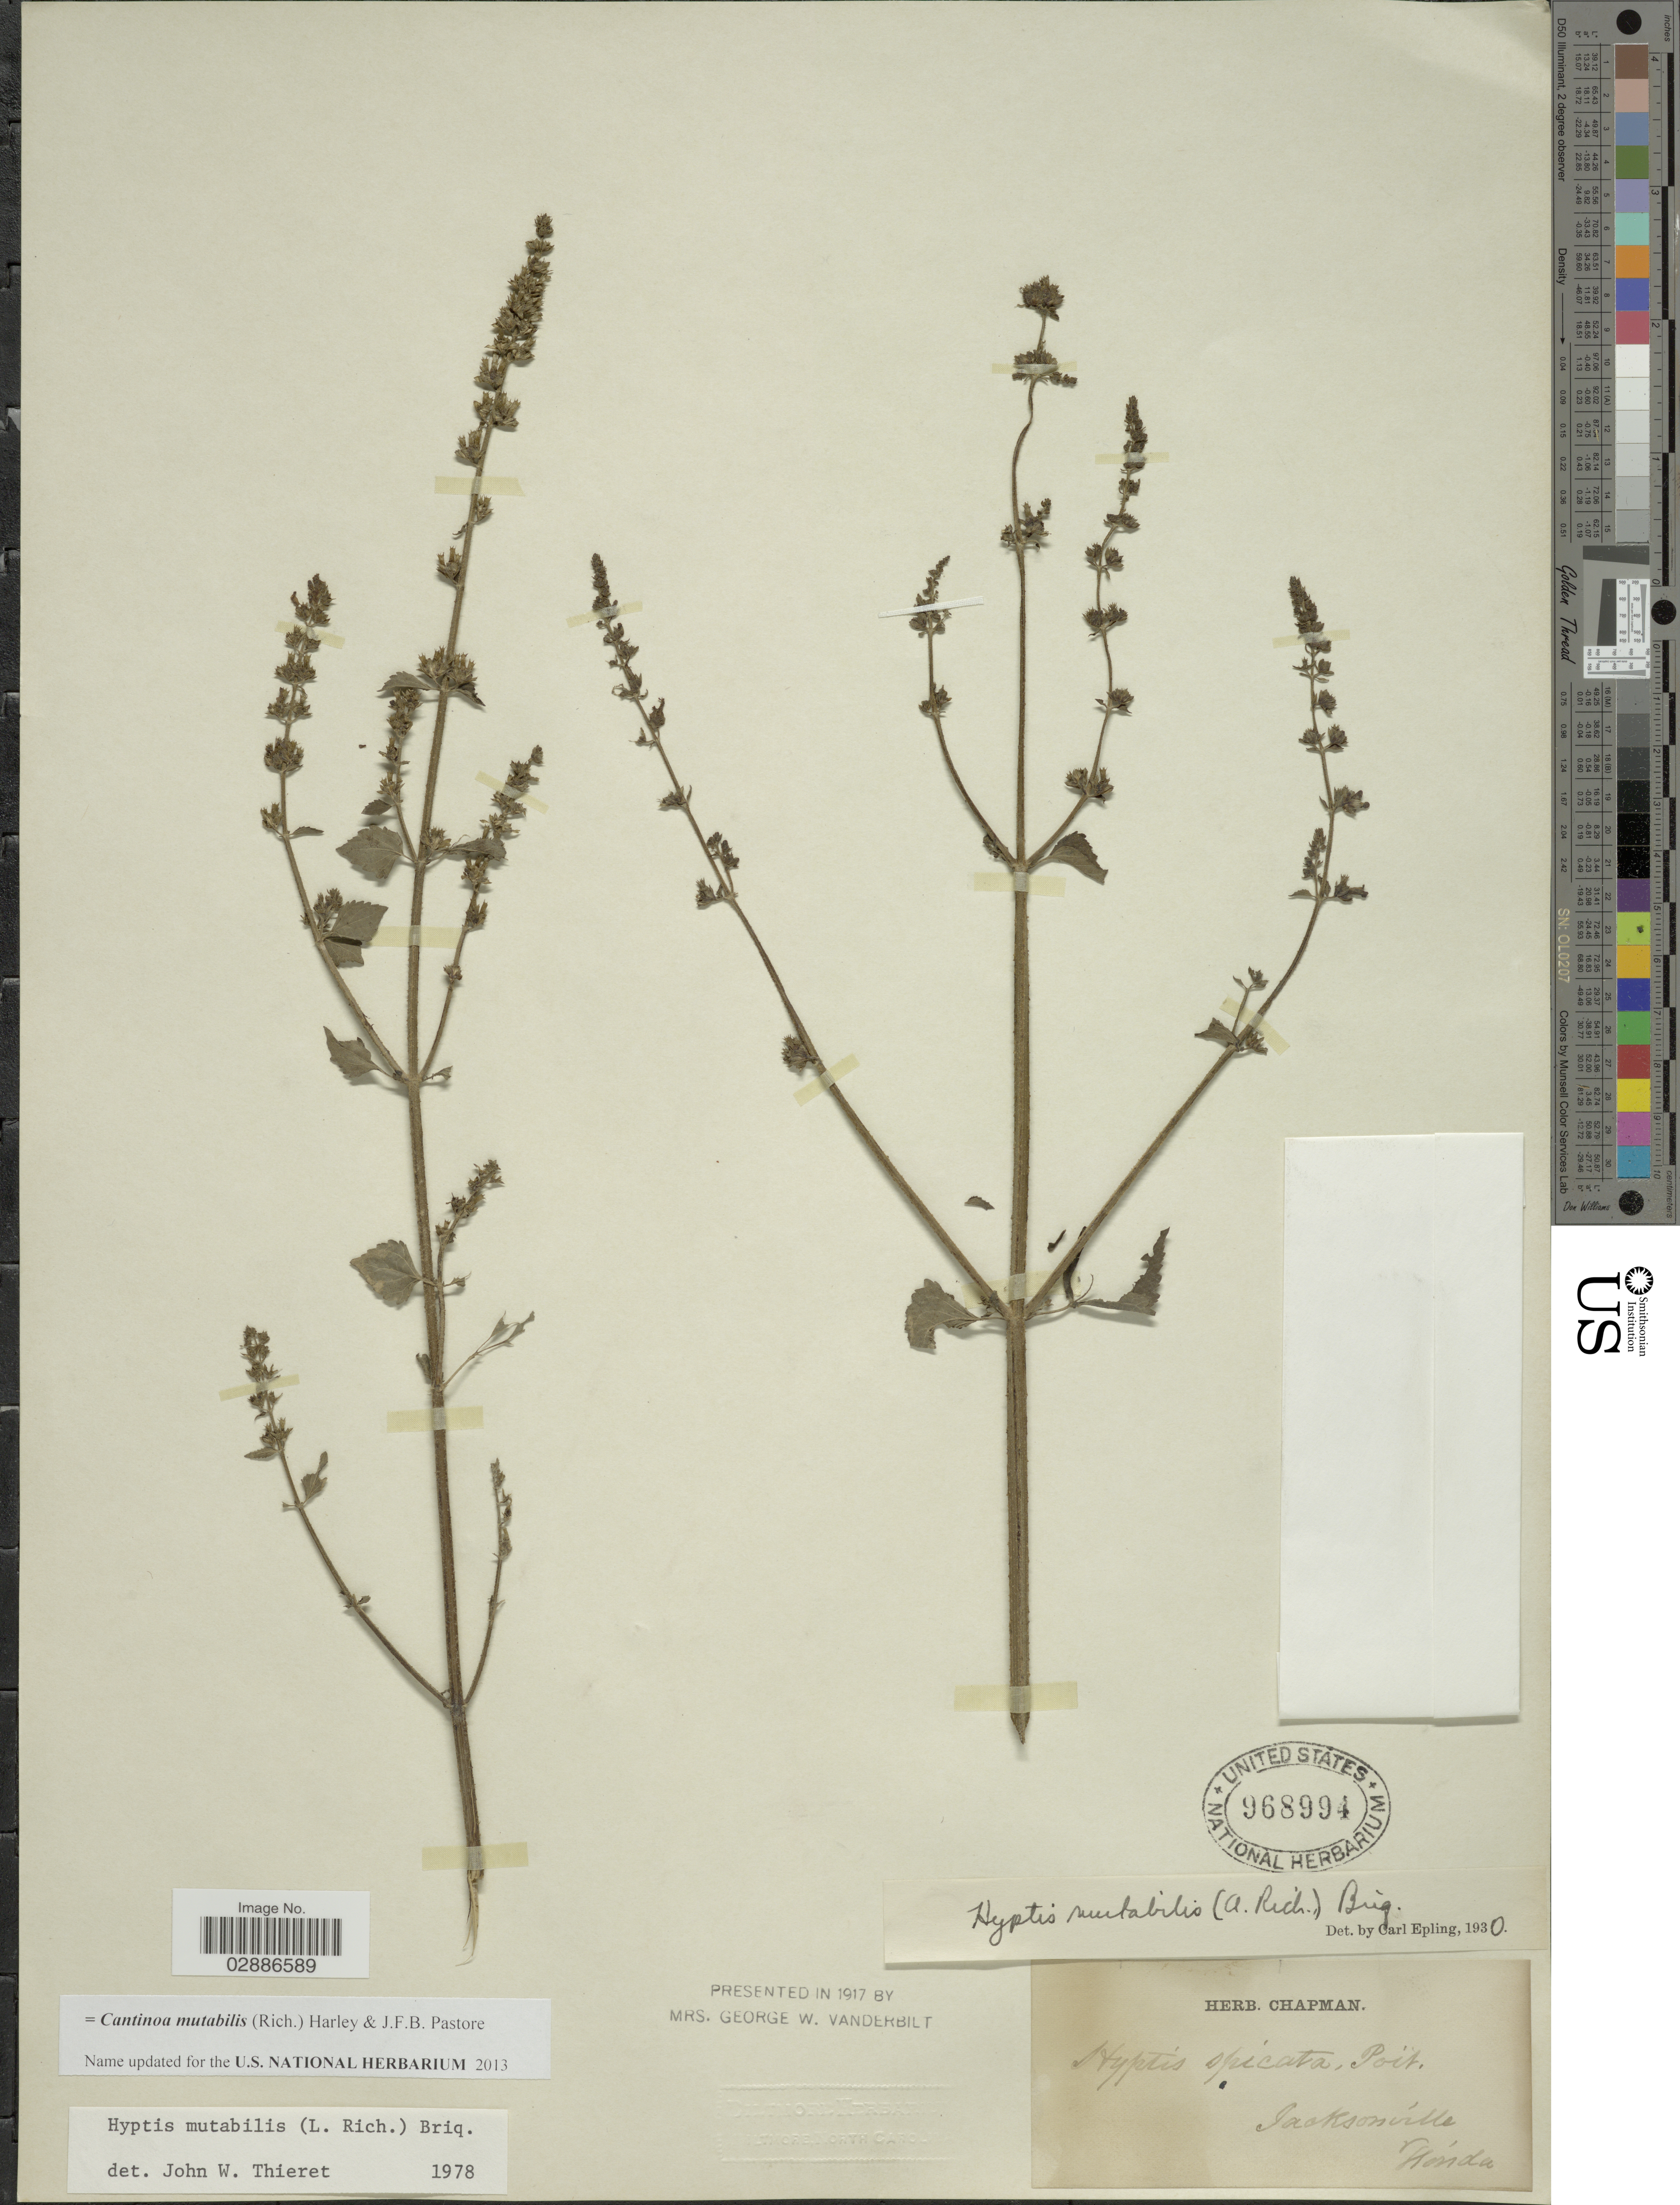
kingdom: Plantae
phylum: Tracheophyta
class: Magnoliopsida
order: Lamiales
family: Lamiaceae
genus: Cantinoa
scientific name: Cantinoa mutabilis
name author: (Epling) Harley & J.F.B. Pastore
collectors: ex herb. Chapman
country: United States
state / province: Florida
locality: Jacksonville.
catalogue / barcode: US 968994